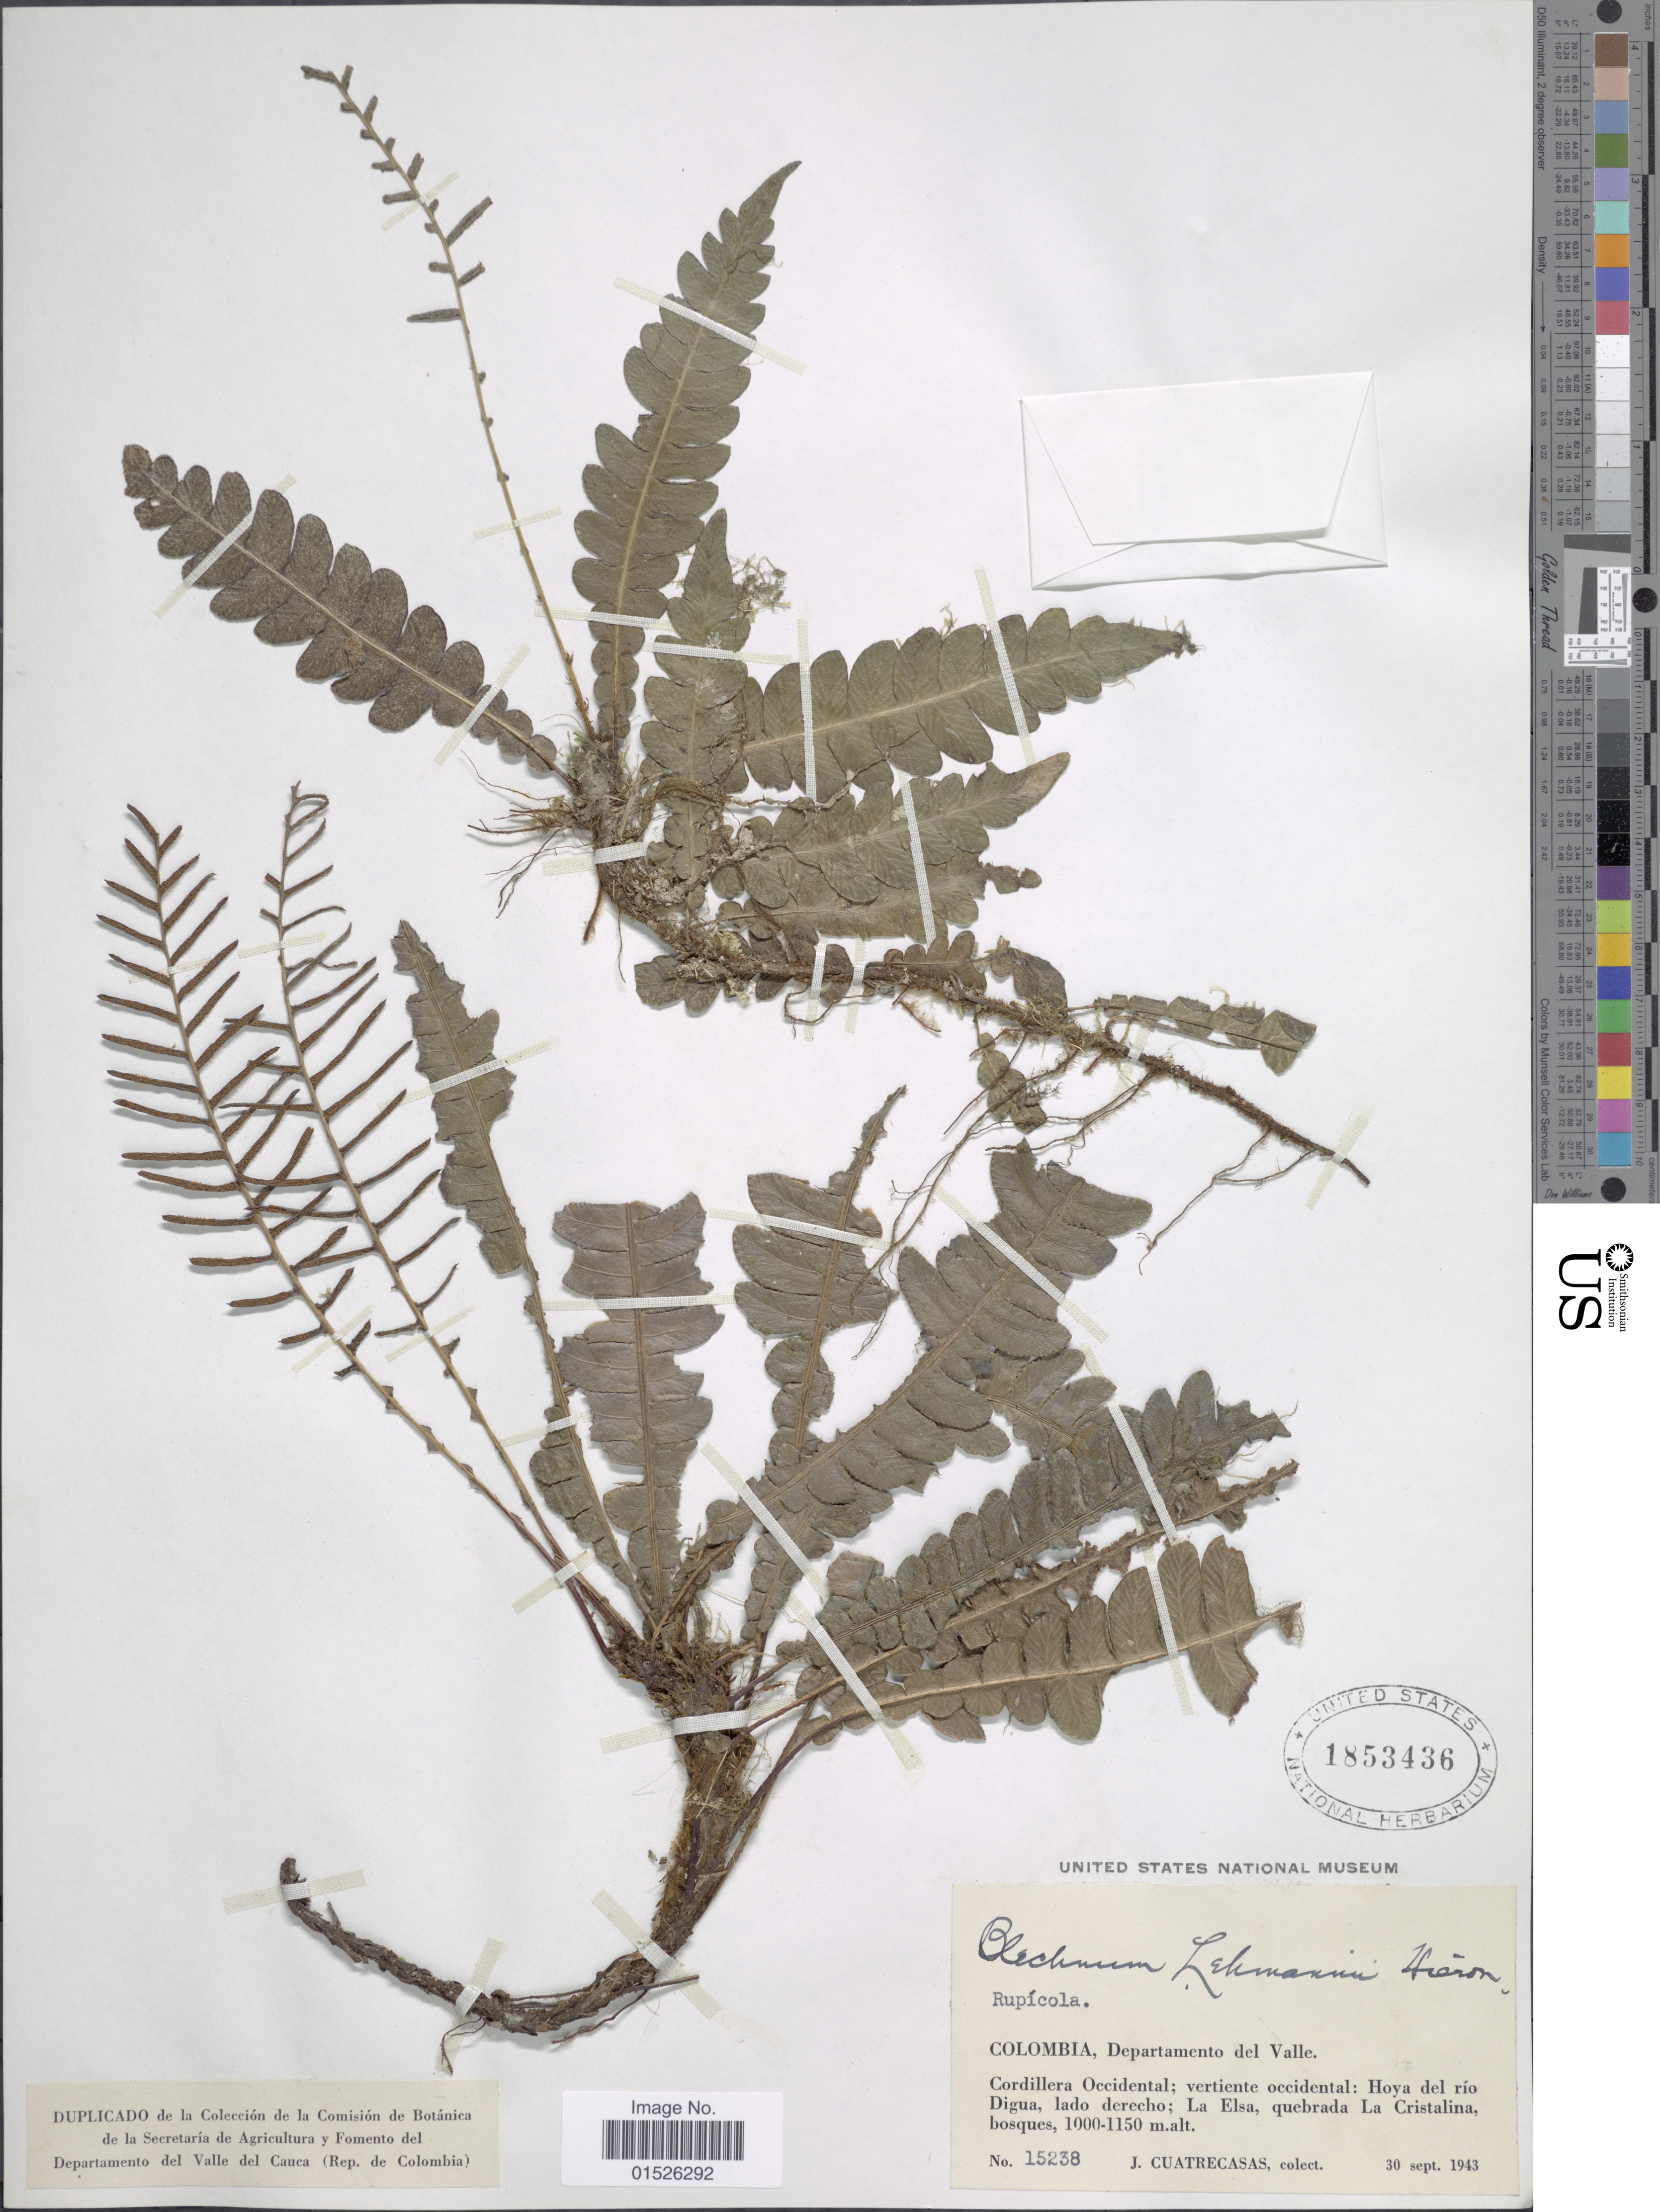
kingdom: Plantae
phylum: Tracheophyta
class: Polypodiopsida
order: Polypodiales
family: Blechnaceae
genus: Blechnum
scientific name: Blechnum lehmannii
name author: Hieron.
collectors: J. Cuatrecasas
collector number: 15238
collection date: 1943-09-30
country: Colombia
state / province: Valle del Cauca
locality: Colombia, Departamento del Valle, Cordillera Occidental; vertiente occidental: Hoya del rio Digua, lado derecho; La Elsa, quebrada La Cristalina.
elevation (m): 1000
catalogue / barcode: US 1853436